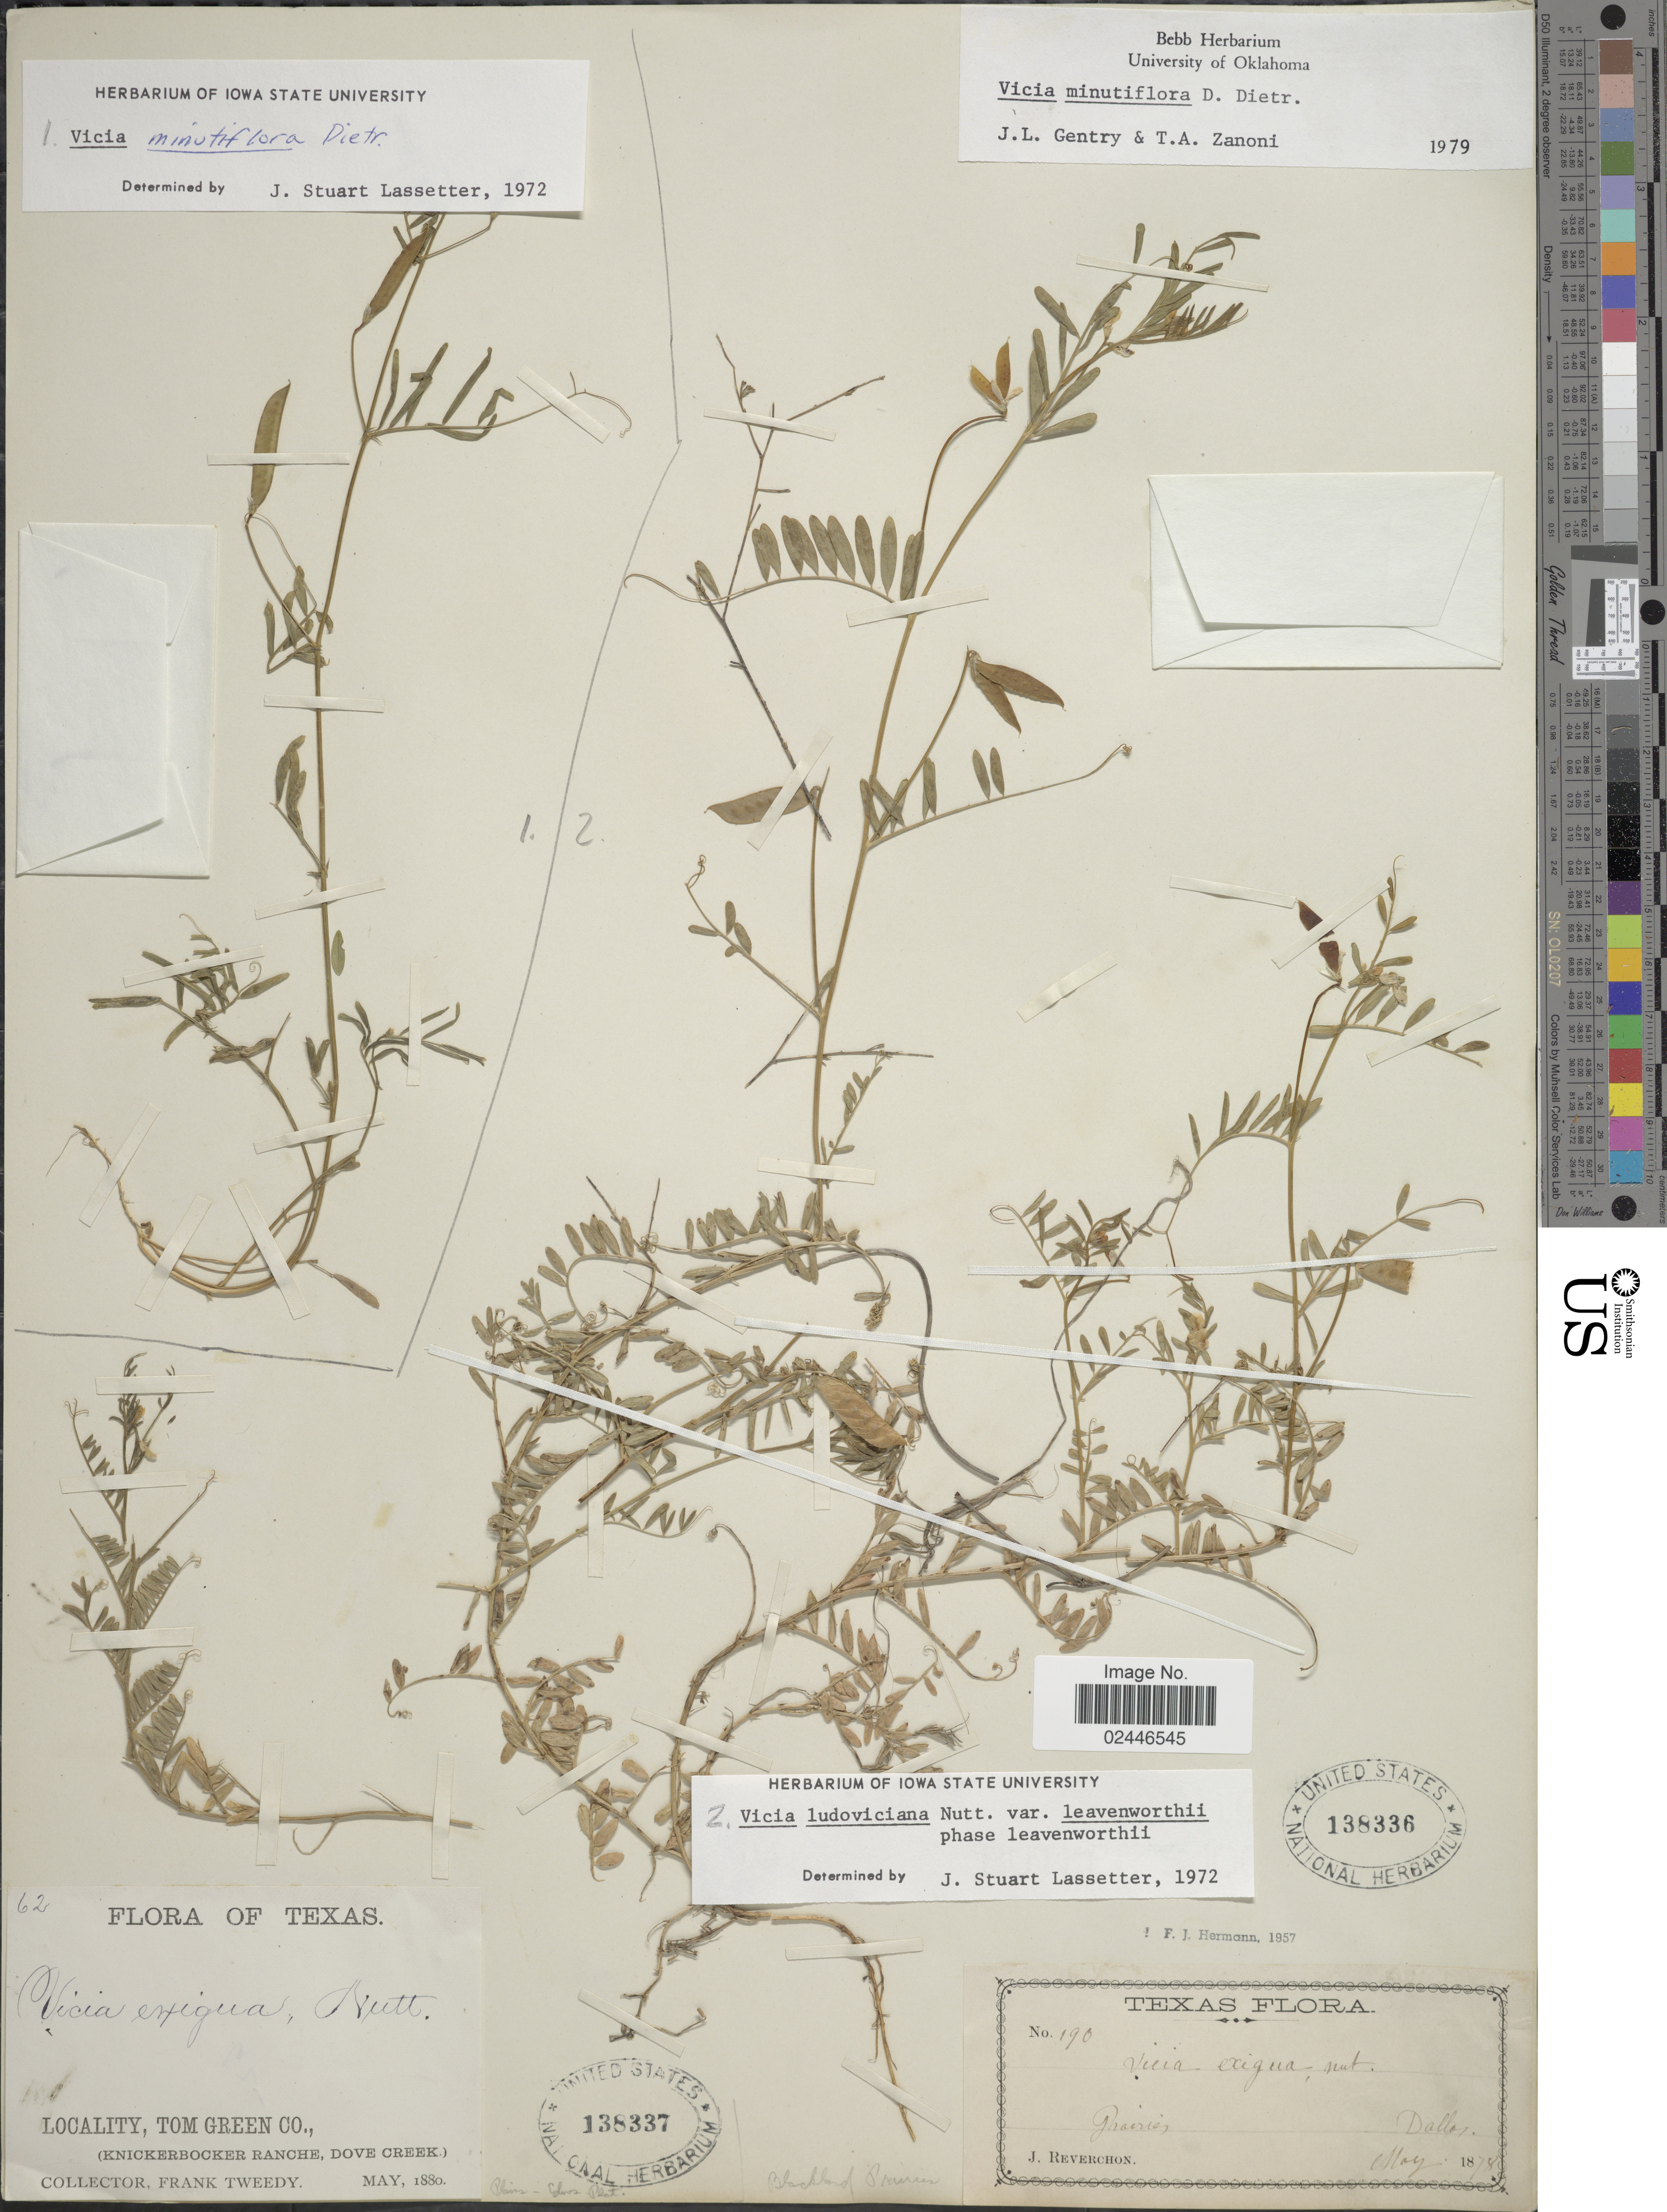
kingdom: Plantae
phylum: Tracheophyta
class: Magnoliopsida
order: Fabales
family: Fabaceae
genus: Vicia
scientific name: Vicia minutiflora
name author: D. Dietr.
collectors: F. Tweedy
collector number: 62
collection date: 1880-05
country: United States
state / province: Texas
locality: Tom Green Co., Knickerbocker Ranche, Dove Creek.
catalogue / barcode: US 138337